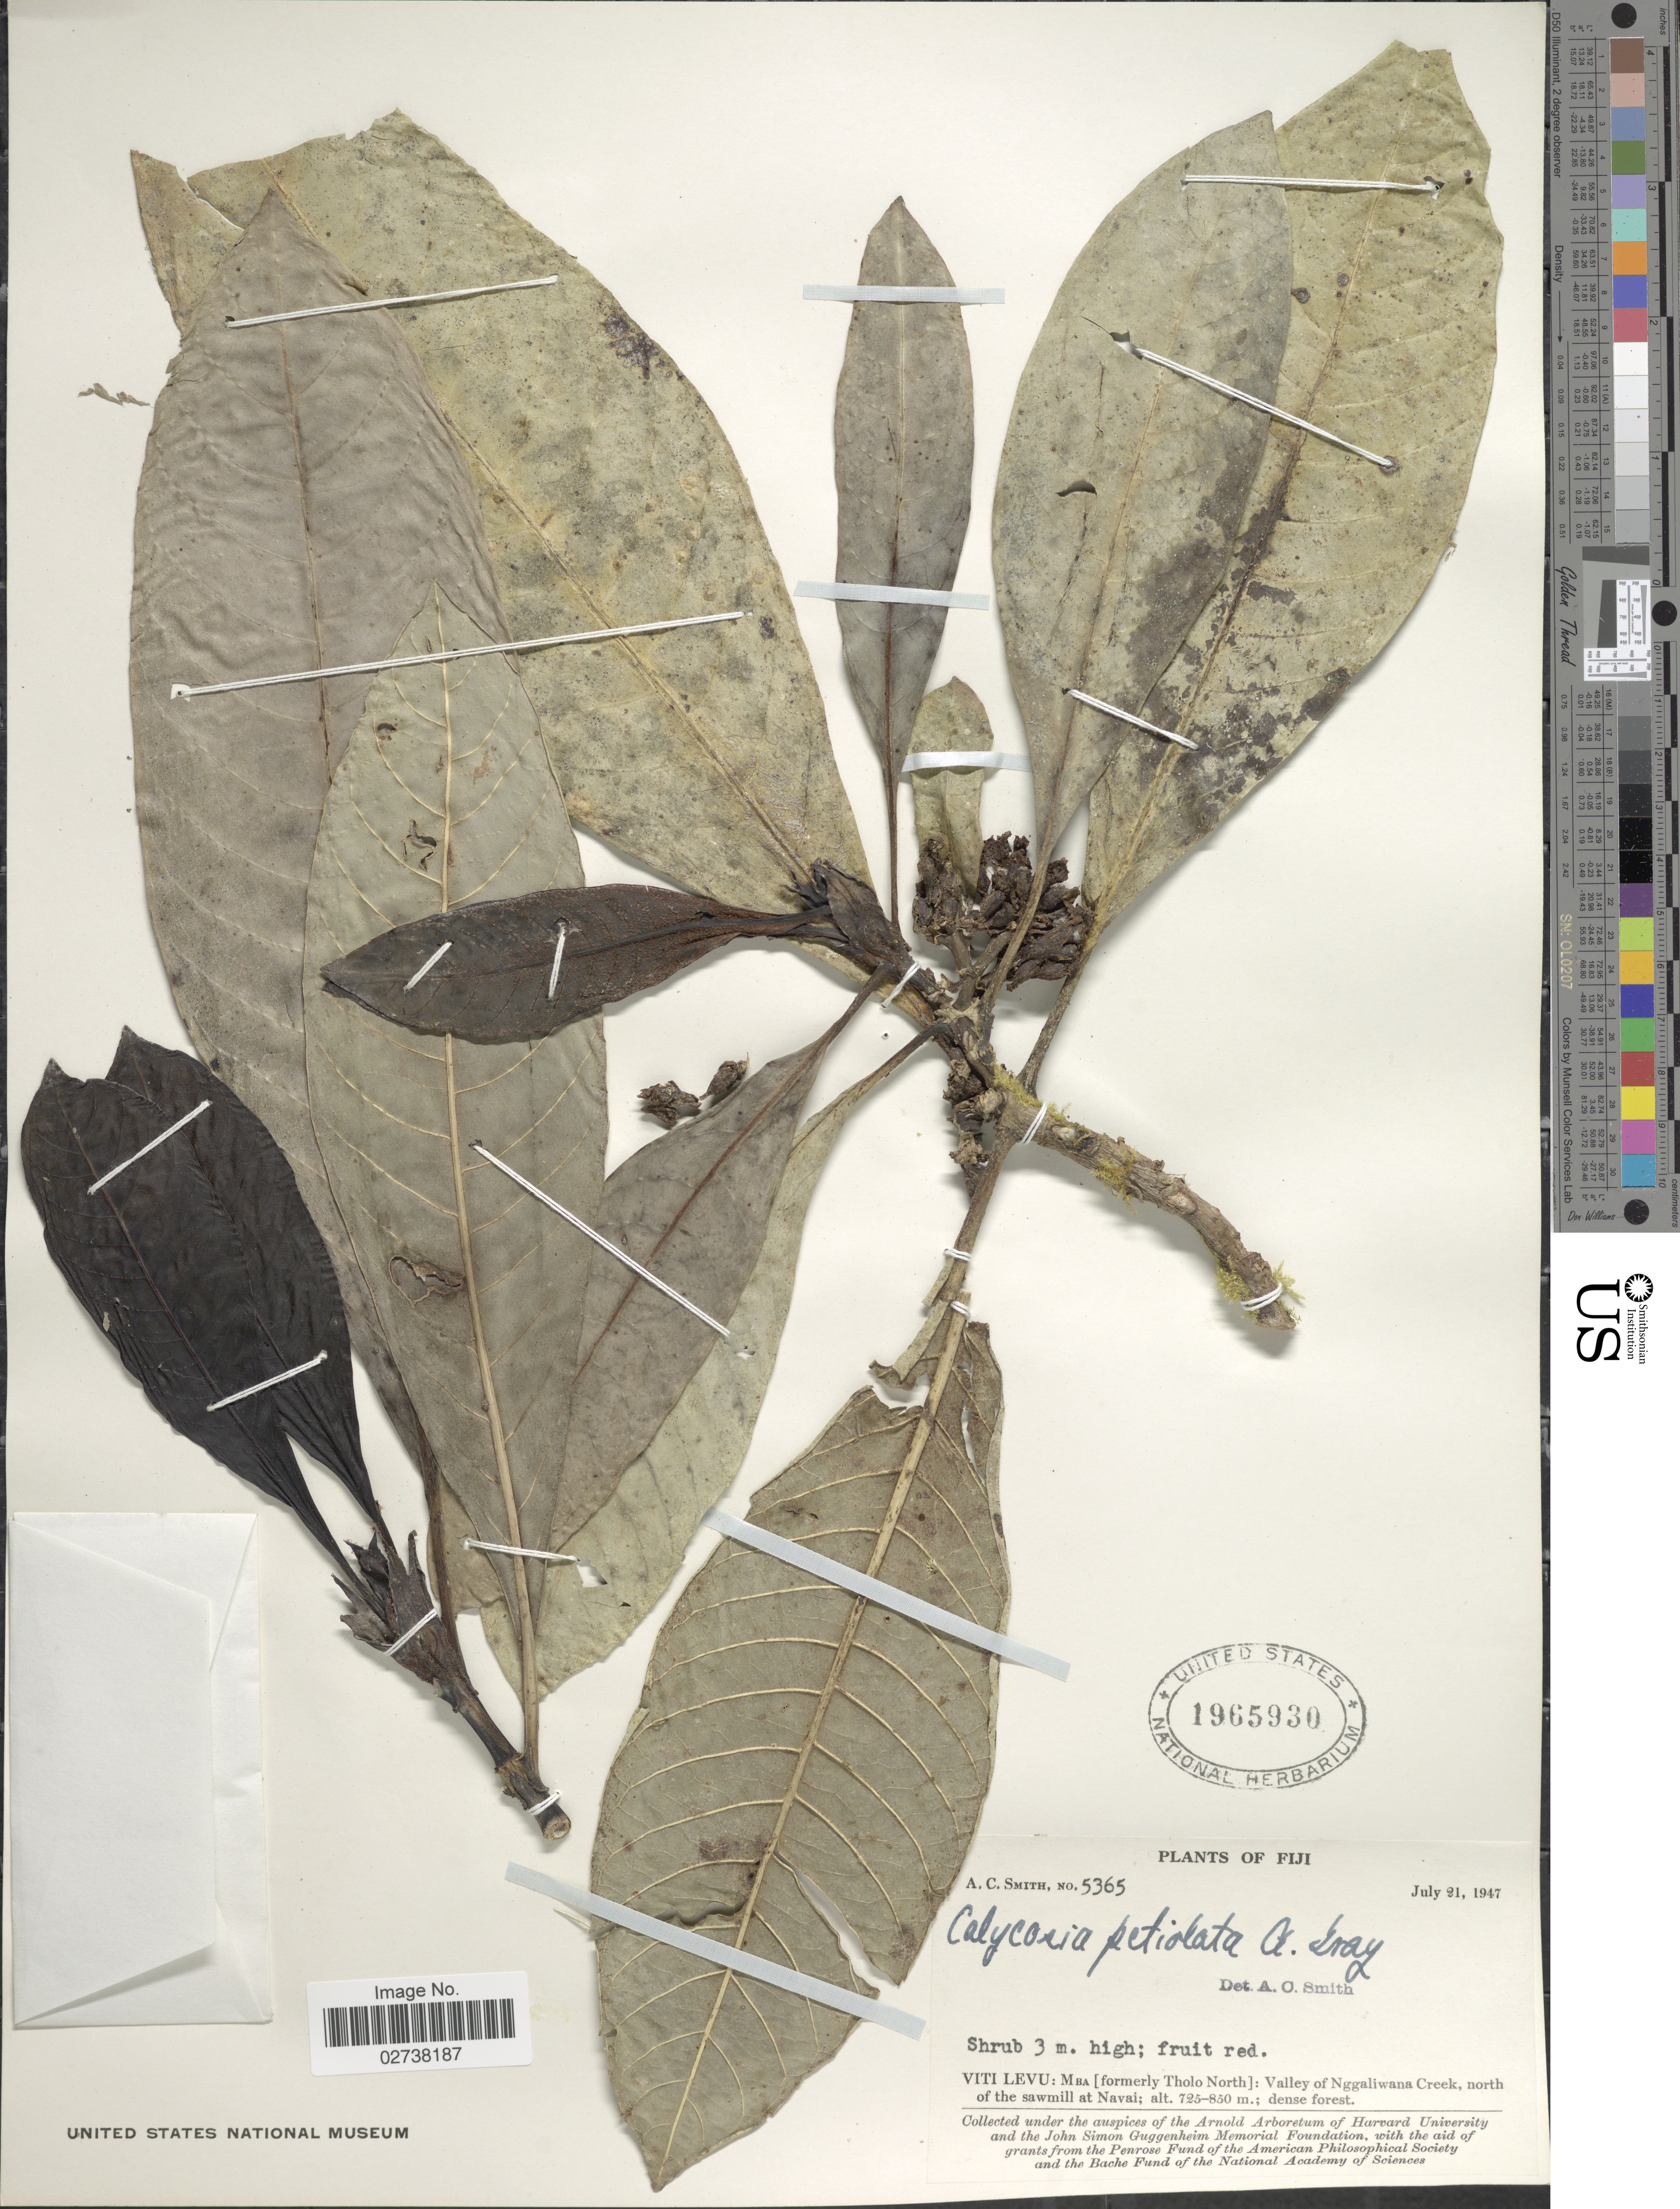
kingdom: Plantae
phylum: Tracheophyta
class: Magnoliopsida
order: Gentianales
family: Rubiaceae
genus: Calycosia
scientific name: Calycosia petiolata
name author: A. Gray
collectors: A. C. Smith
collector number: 5365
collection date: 1947-07-21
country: Fiji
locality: Viti Levu: MBA (formerly Tholo North): Valley of Nggaliwana Creek, north of the sawmill at Navai; dense forest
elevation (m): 725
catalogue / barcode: US 1965930